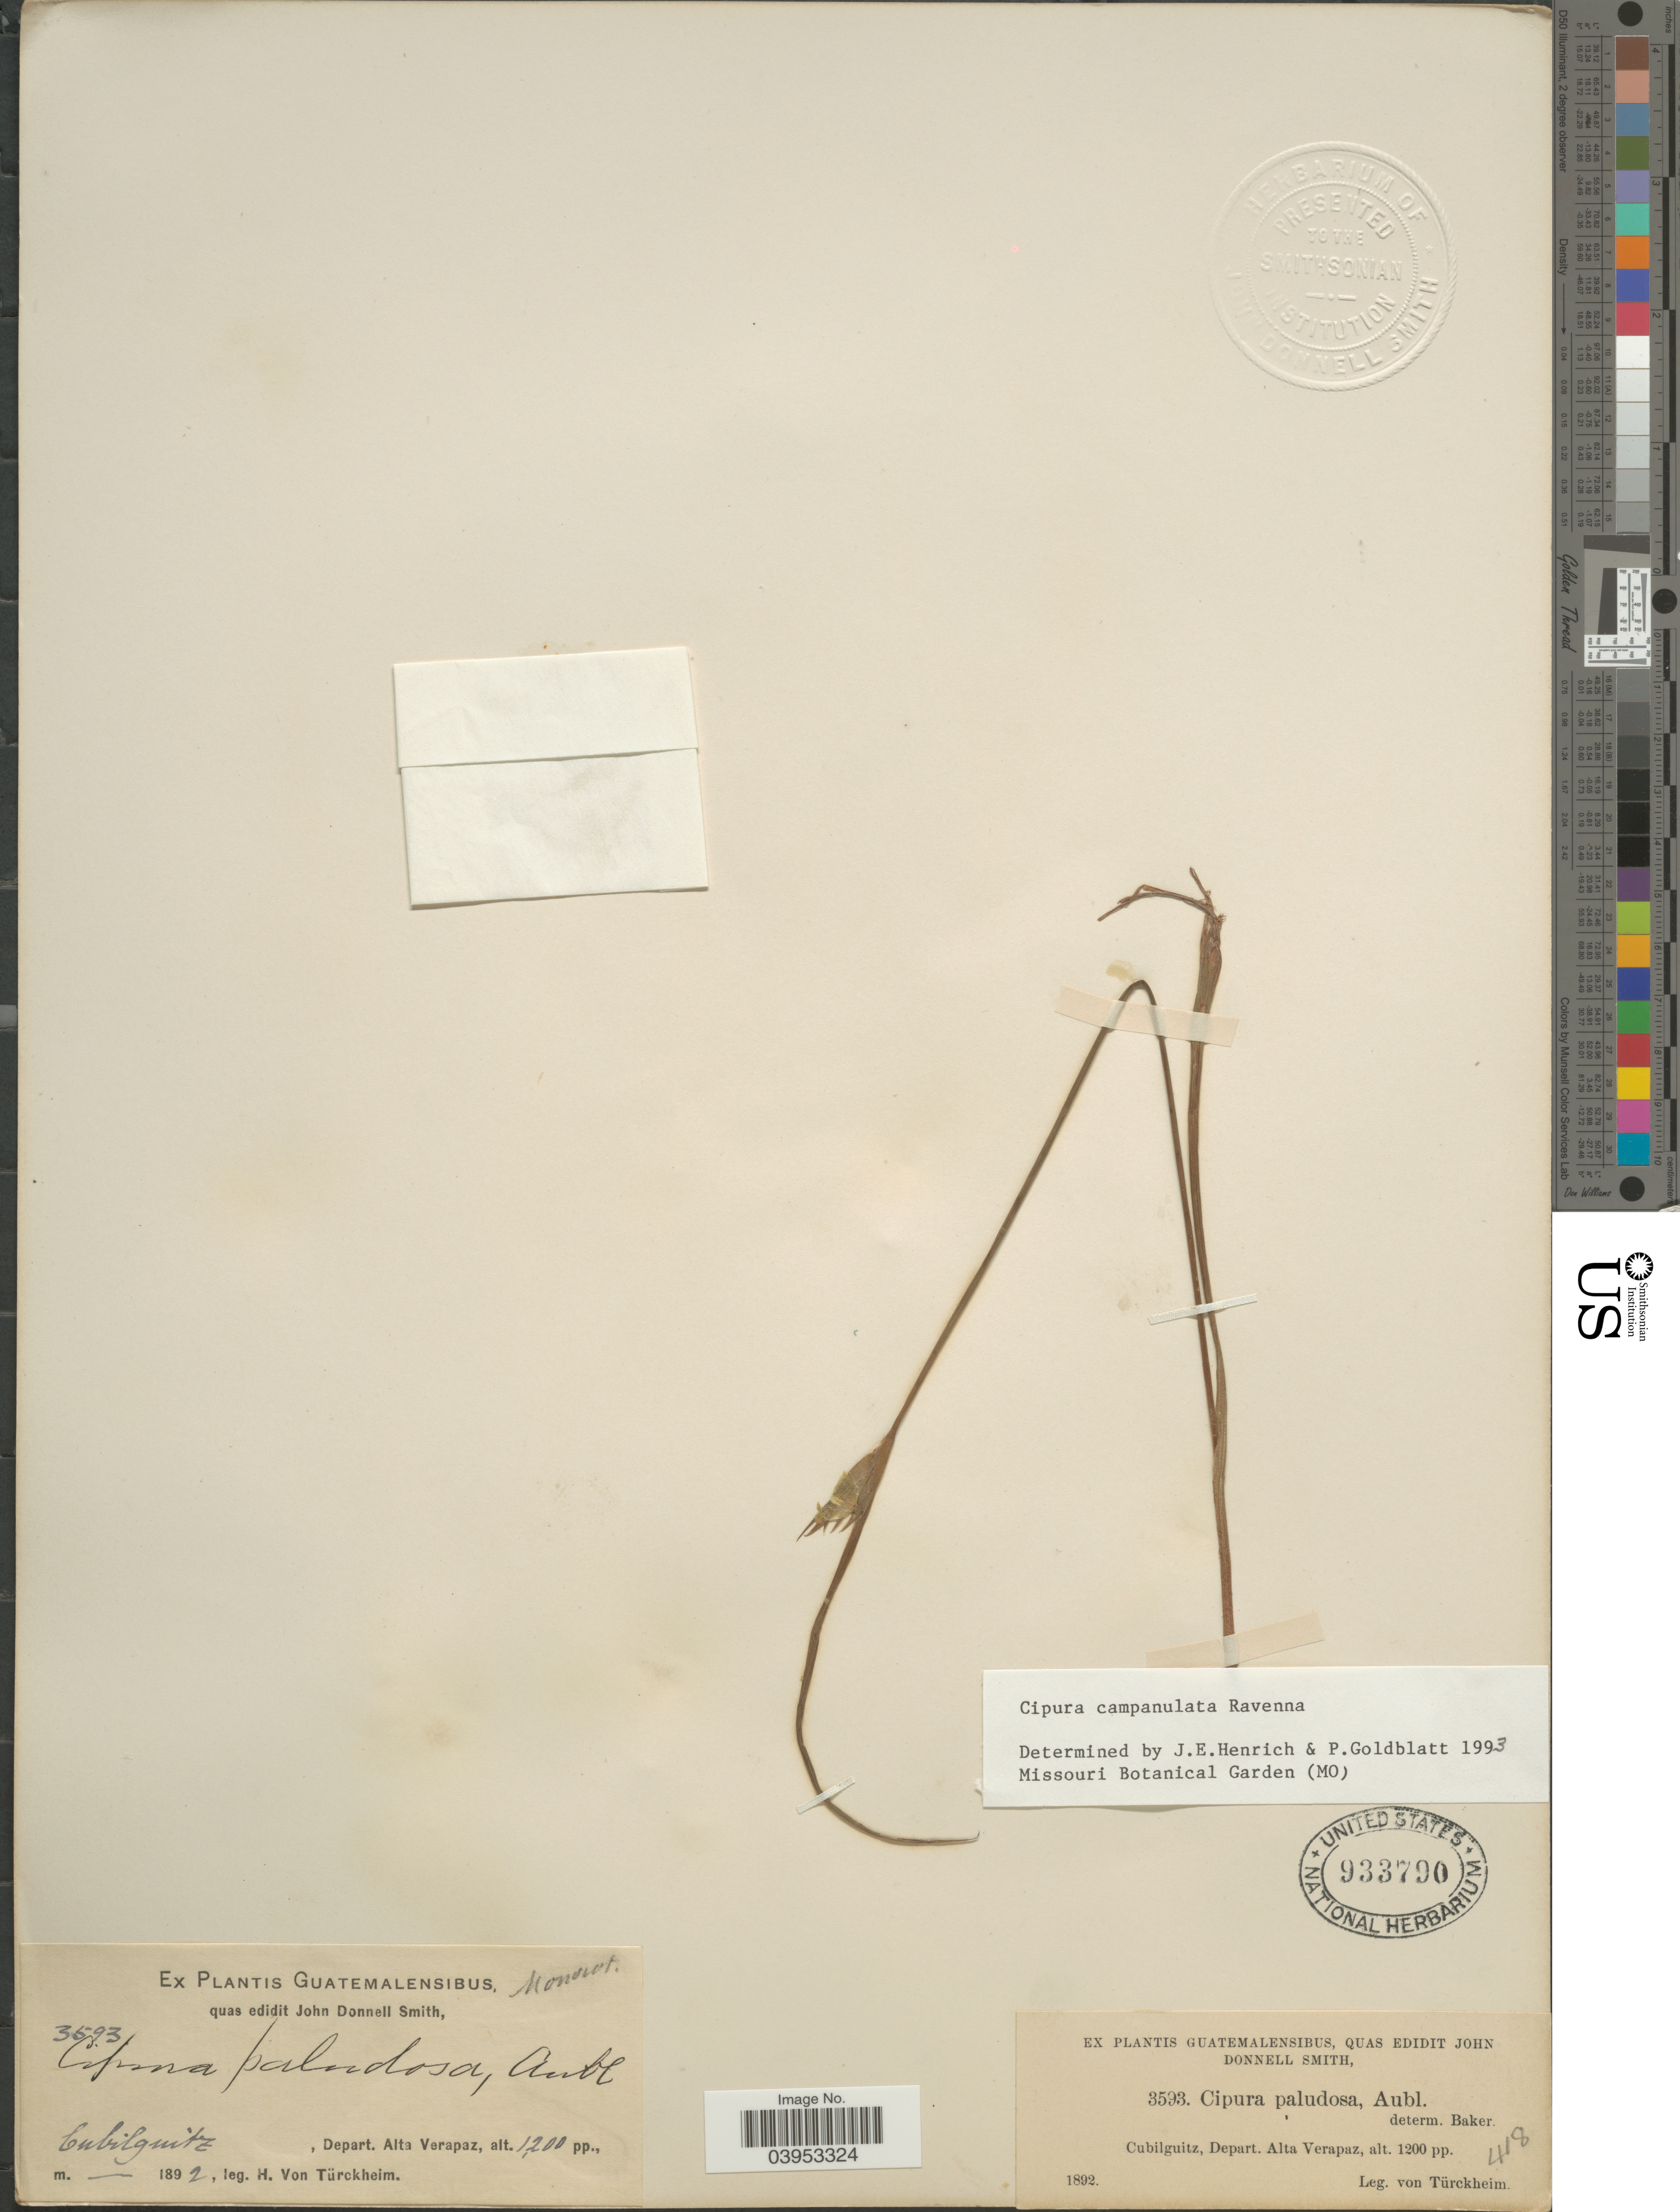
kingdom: Plantae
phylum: Tracheophyta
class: Liliopsida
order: Asparagales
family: Iridaceae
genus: Cipura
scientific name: Cipura campanulata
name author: Ravenna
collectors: H. von Türckheim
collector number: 3593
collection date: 1892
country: Guatemala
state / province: Alta Verapaz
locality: Cubilguitz, Depart. Alta Verapaz.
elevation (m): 366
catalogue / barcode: US 933790